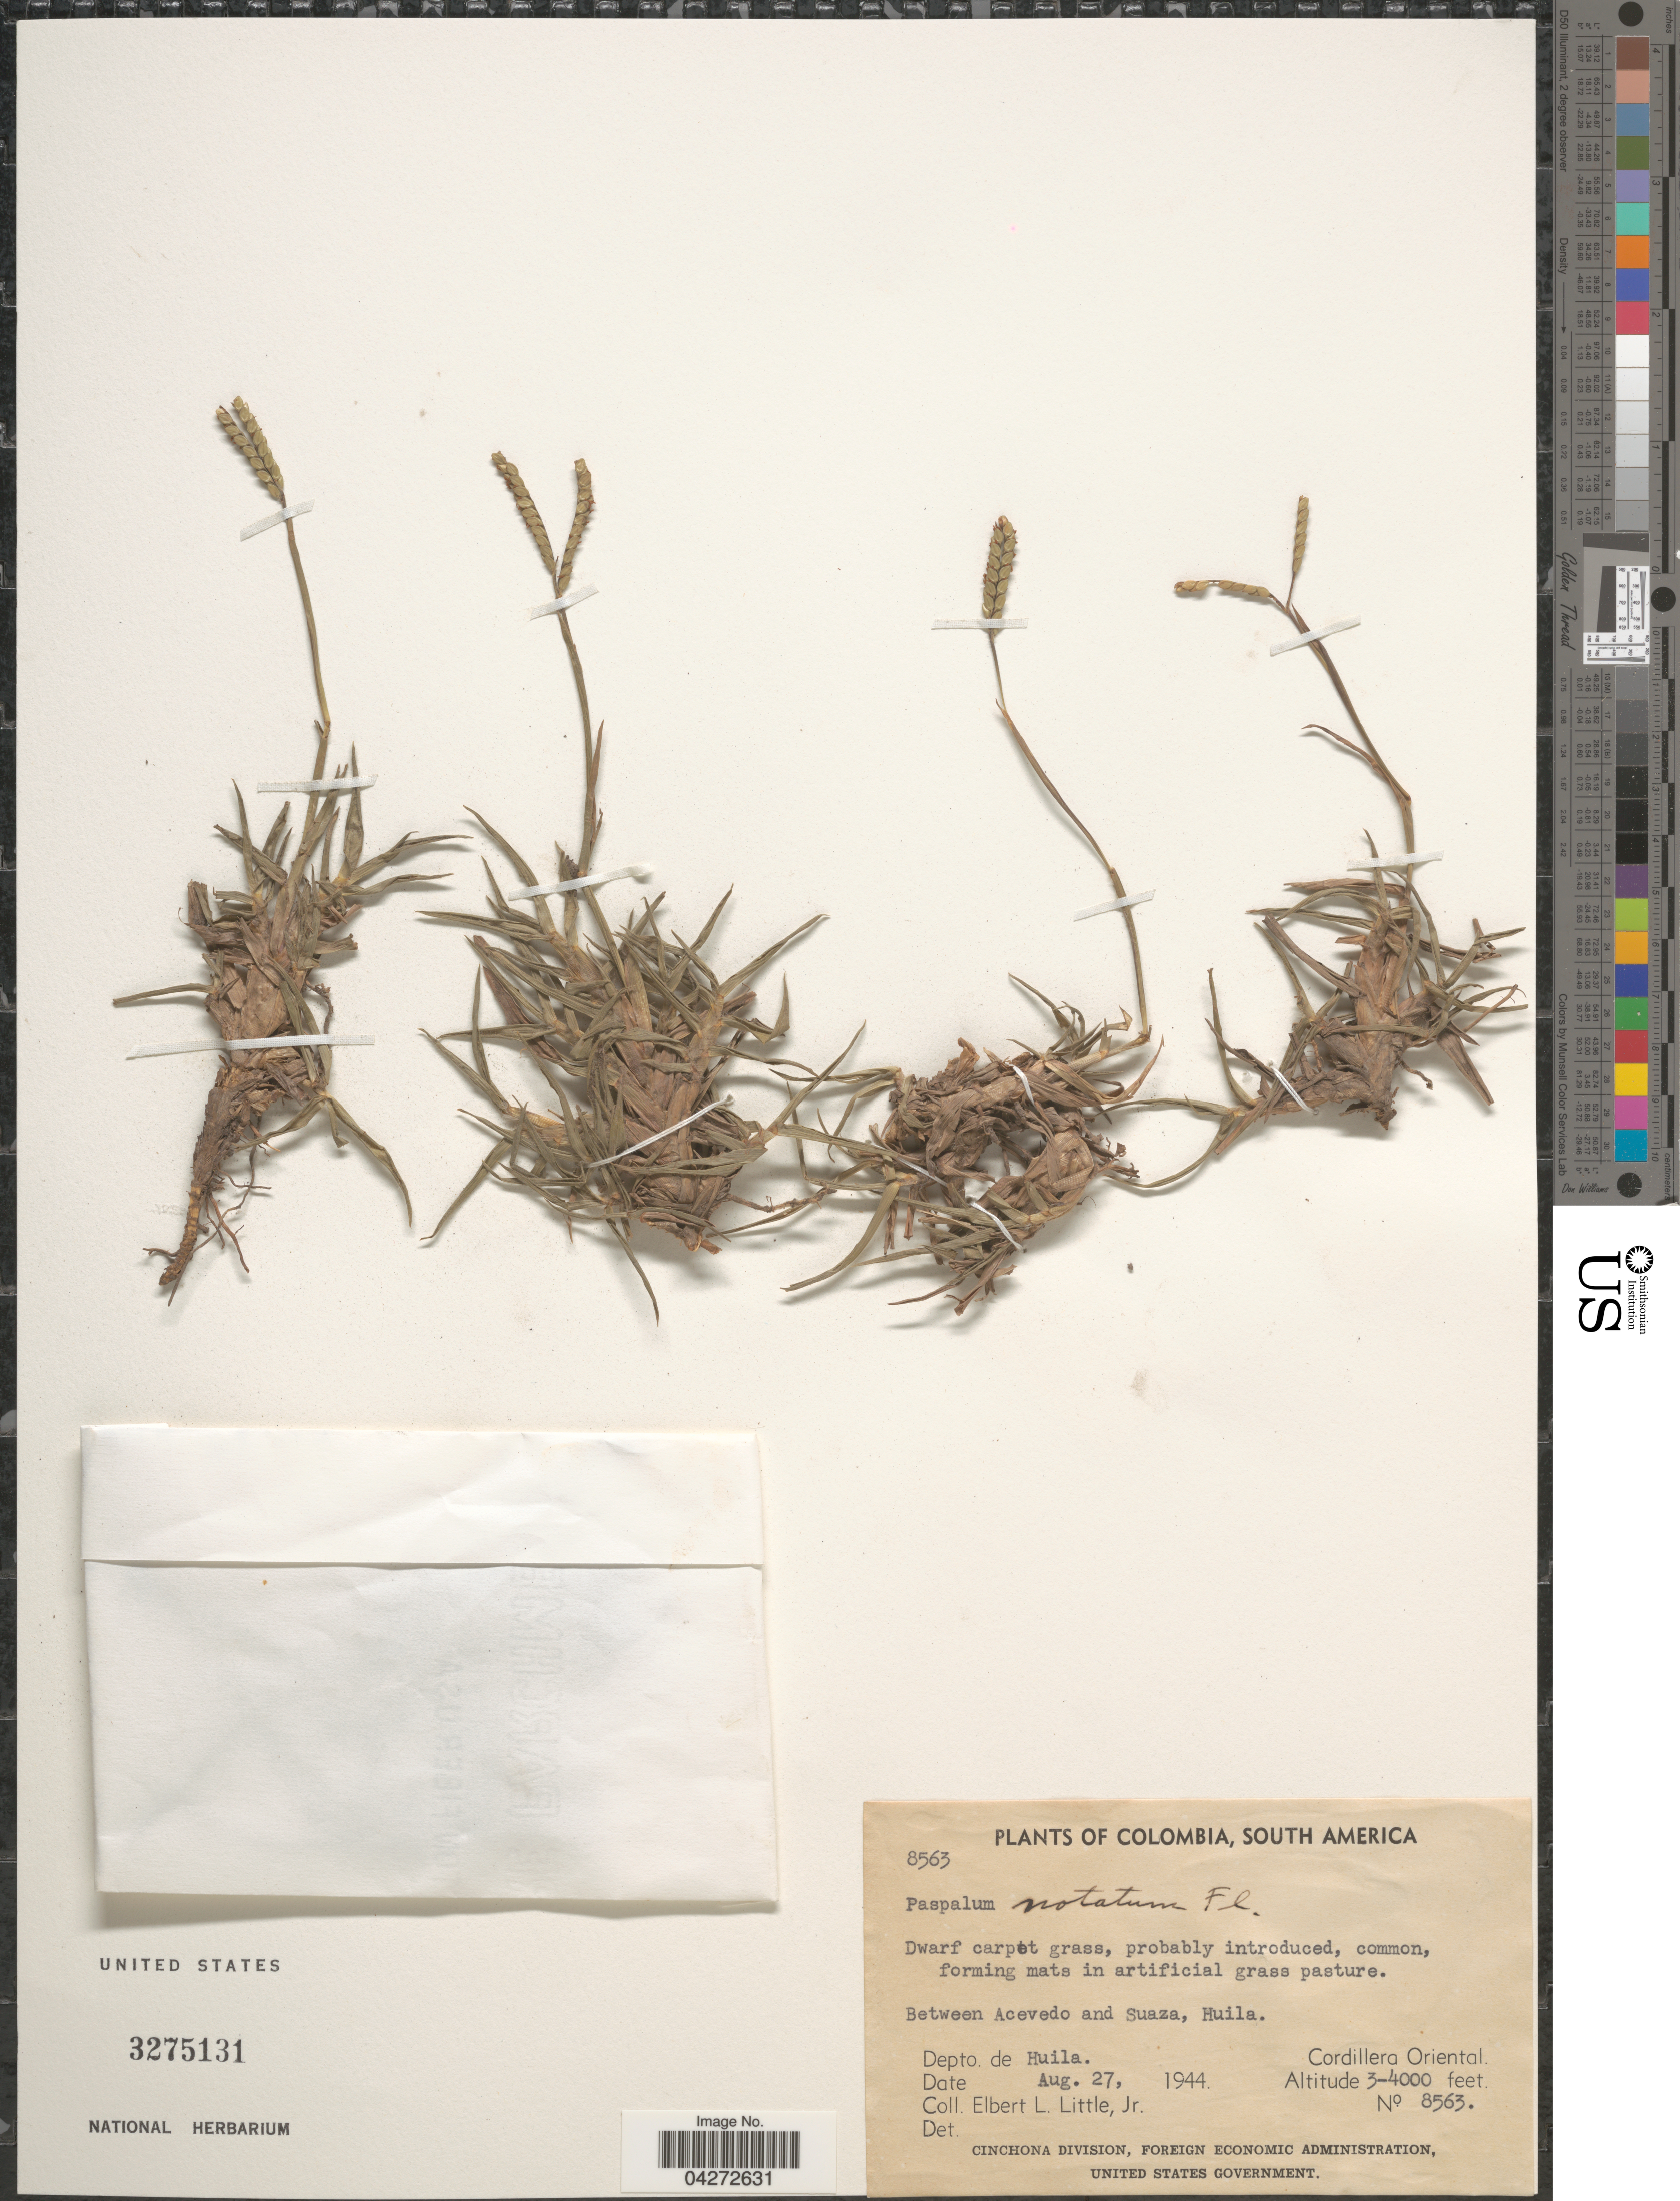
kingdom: Plantae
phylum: Tracheophyta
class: Liliopsida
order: Poales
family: Poaceae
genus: Paspalum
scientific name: Paspalum notatum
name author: Flüggé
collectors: E. L. Little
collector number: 8563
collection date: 1944-08-27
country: Colombia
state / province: Huila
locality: Between Acevedo and Suaza. Depto. de Huila. Cordillera Oriental.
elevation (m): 914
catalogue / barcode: US 3275131